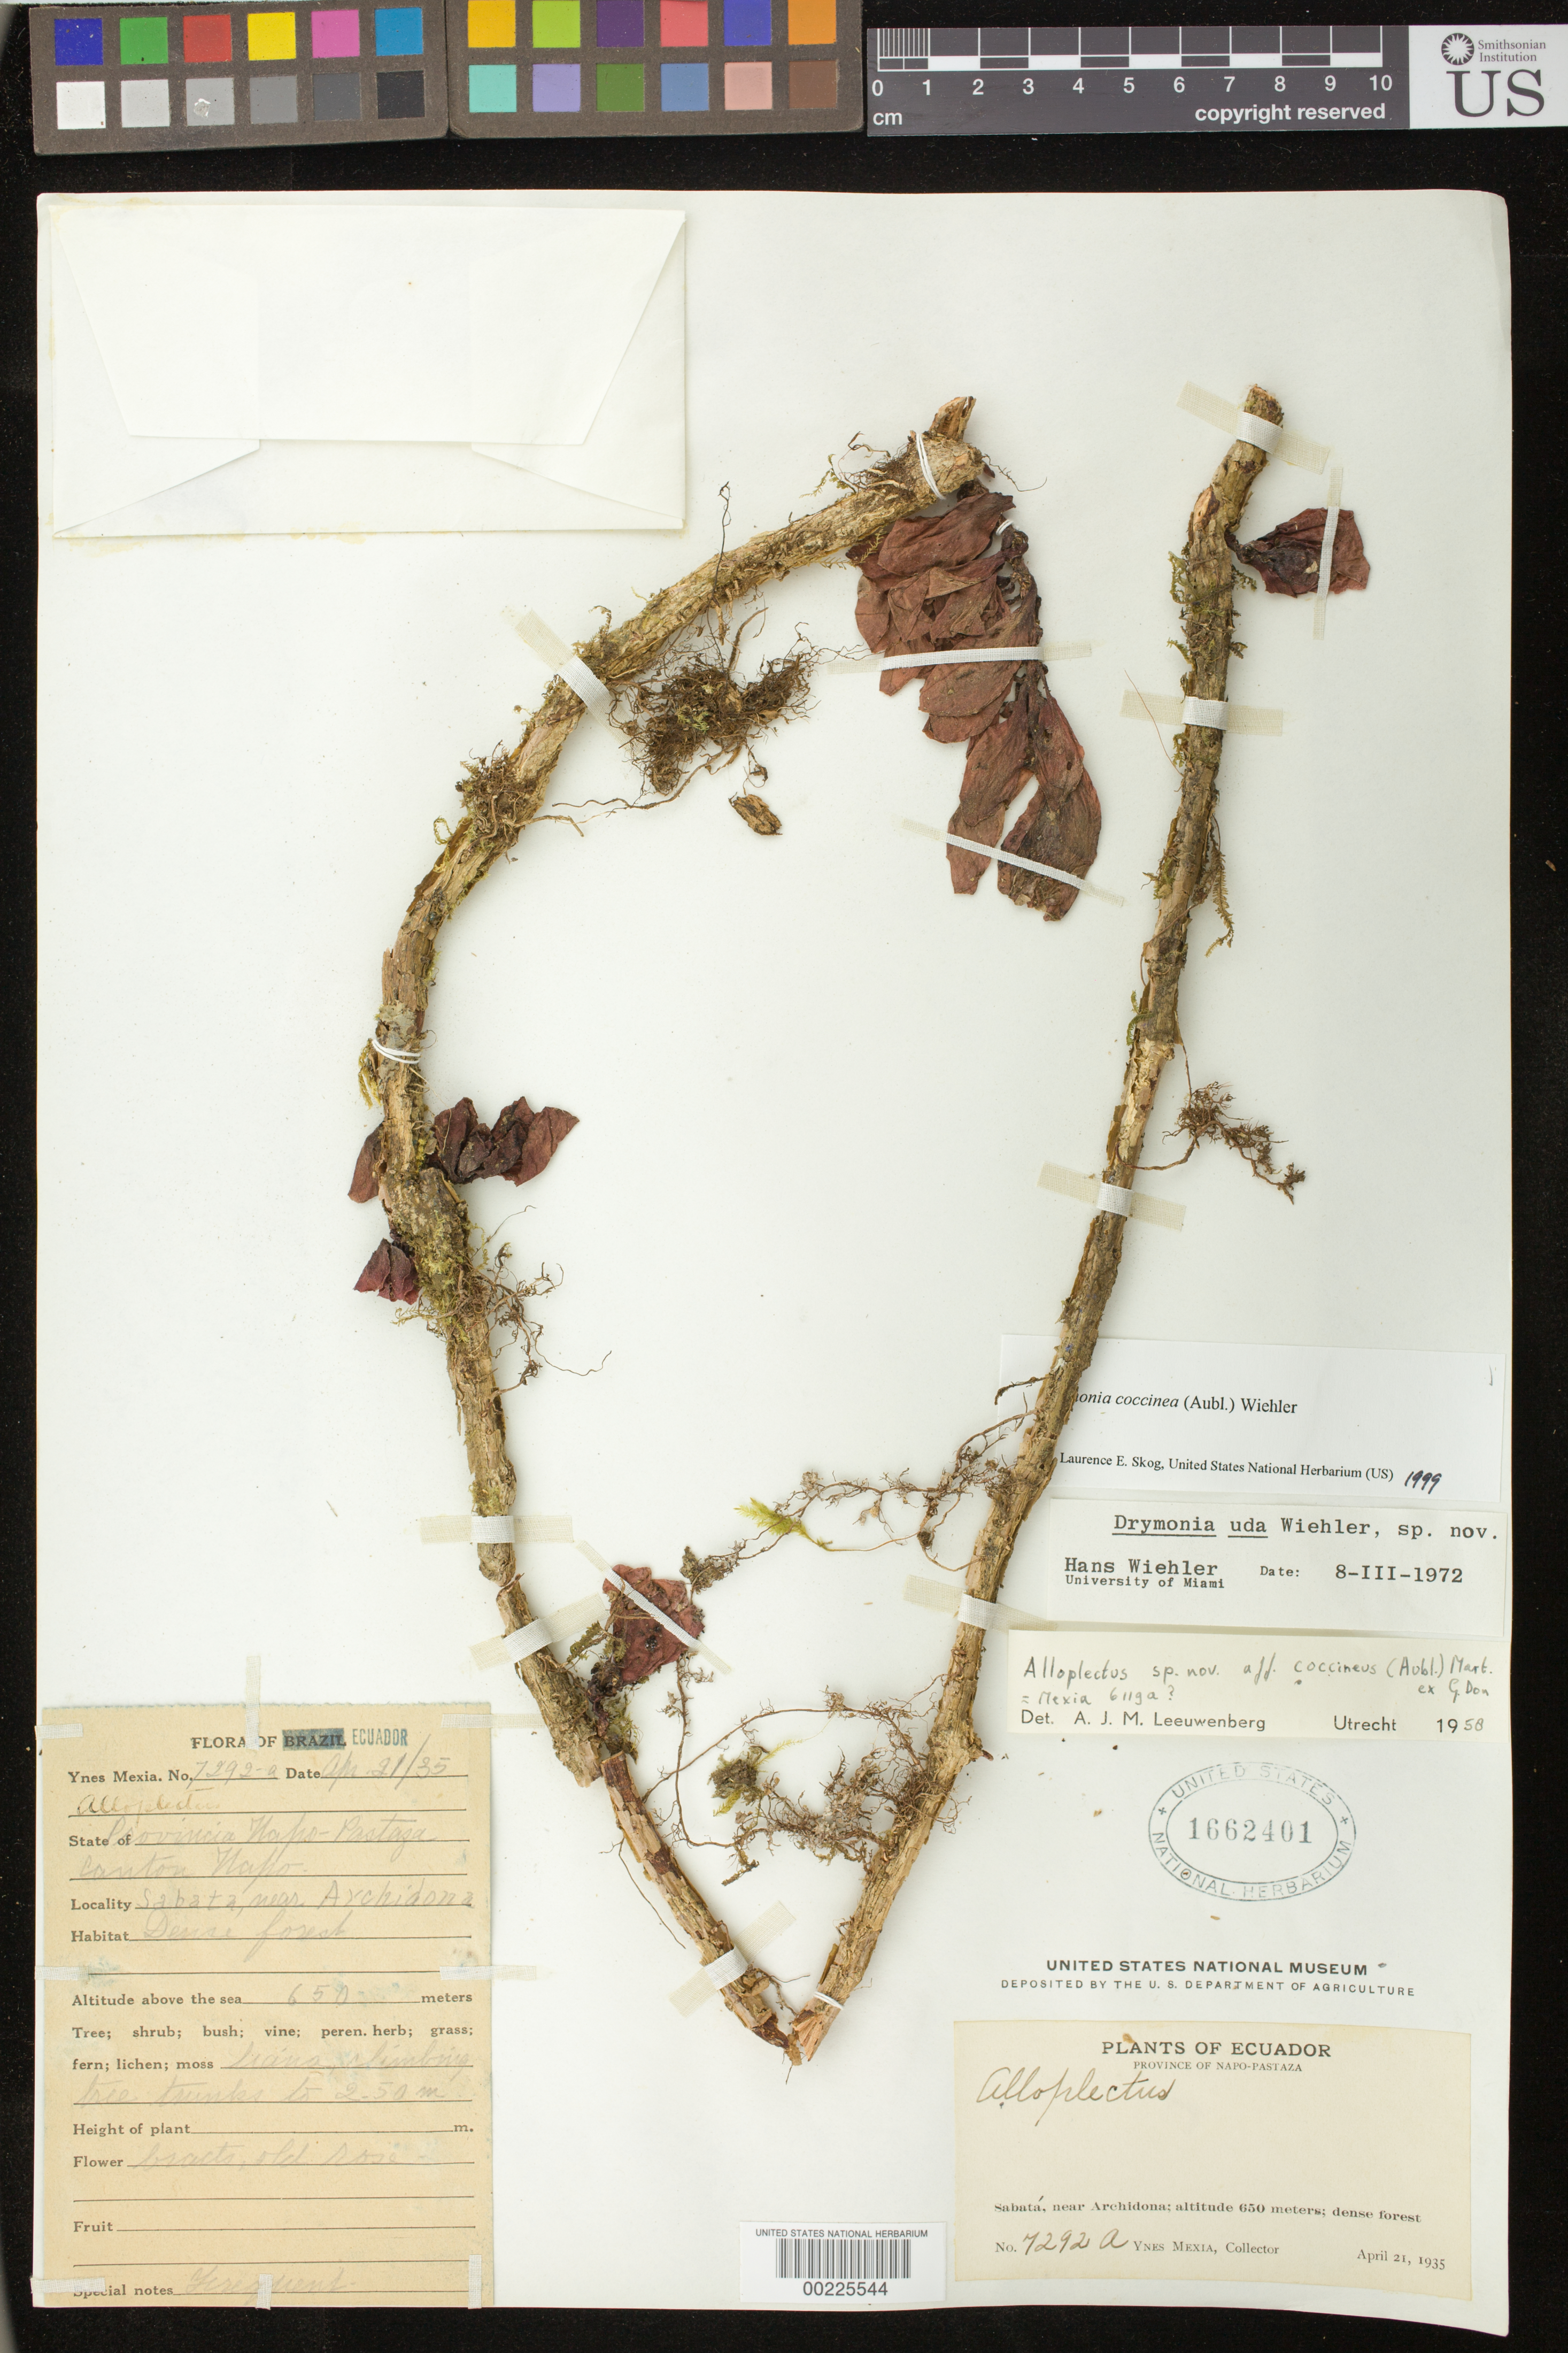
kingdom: Plantae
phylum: Tracheophyta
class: Magnoliopsida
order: Lamiales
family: Gesneriaceae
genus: Drymonia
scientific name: Drymonia coccinea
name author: (Aubl.) Wiehler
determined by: Skog, Laurence E.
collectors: Y. Mexia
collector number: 7292 a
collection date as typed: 21 Apr 1935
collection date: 1935-04-21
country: Ecuador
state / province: Napo / Pastaza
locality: Canton Napo; Sabatá, near Archidona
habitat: Dense forest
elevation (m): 650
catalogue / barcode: US 1662401